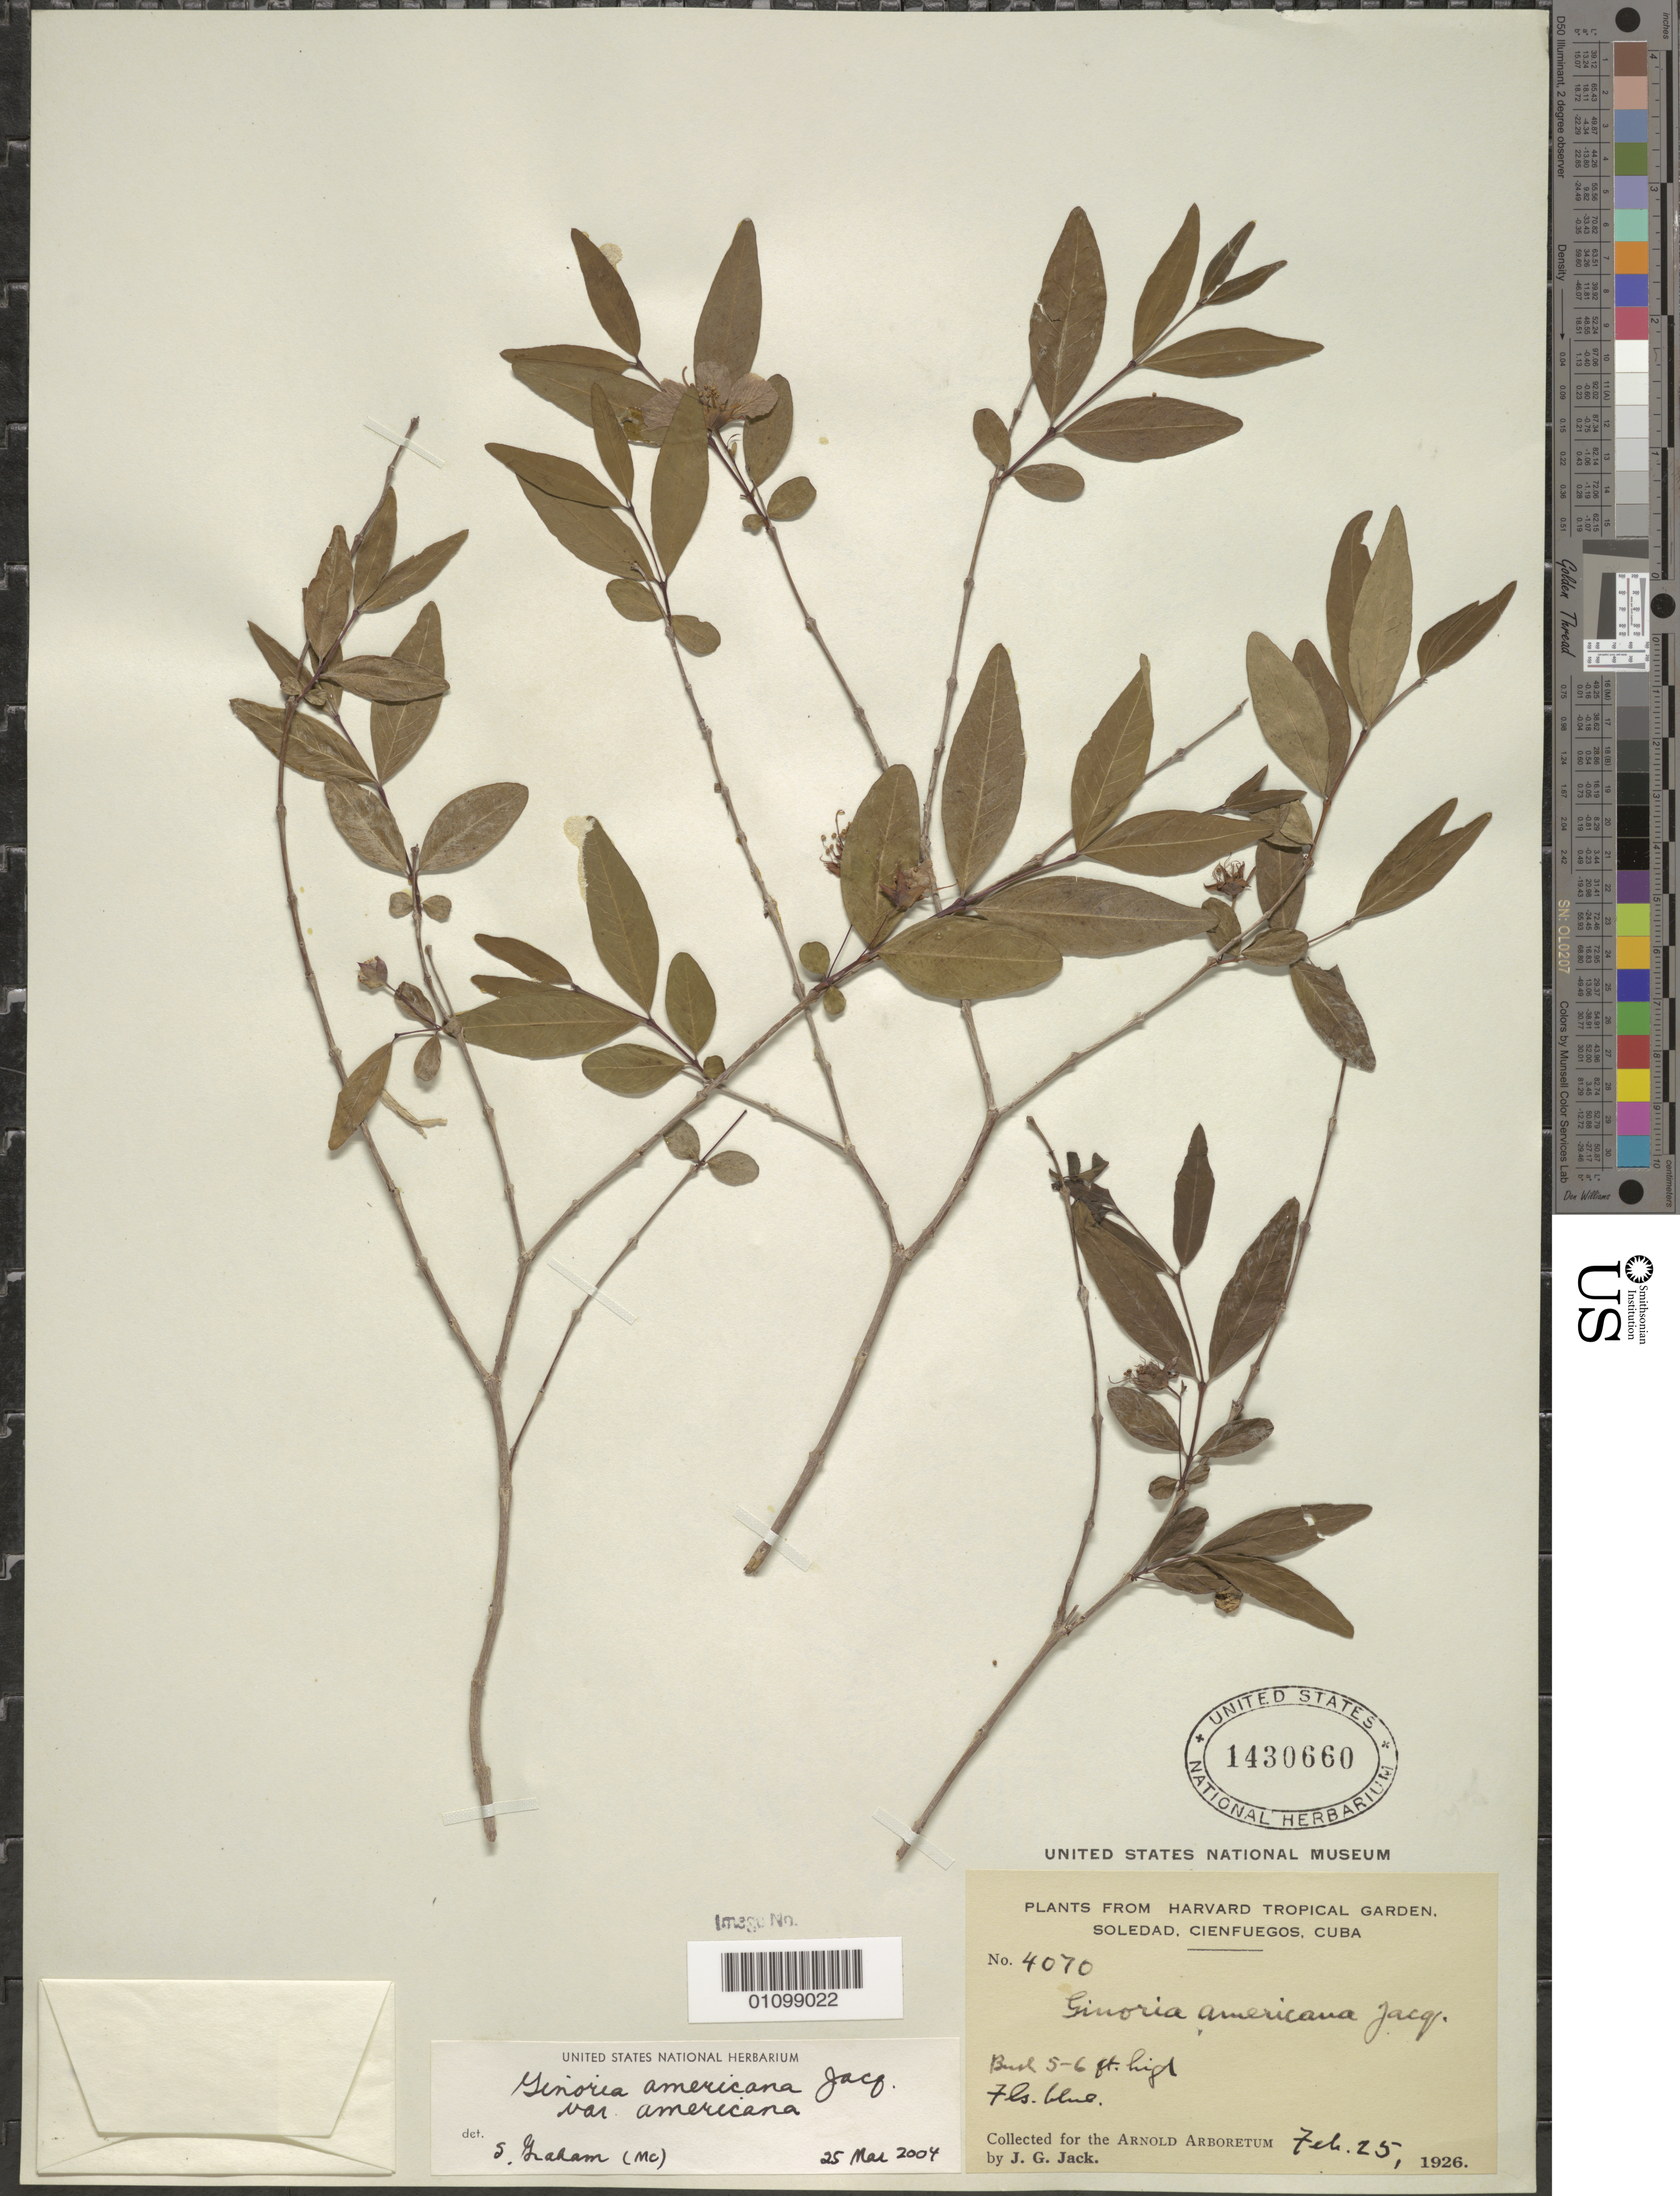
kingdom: Plantae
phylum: Tracheophyta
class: Magnoliopsida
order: Myrtales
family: Lythraceae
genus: Ginoria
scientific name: Ginoria americana var. americana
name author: Jacq.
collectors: J. G. Jack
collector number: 4070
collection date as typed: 25 Feb 1926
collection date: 1926-02-25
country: Cuba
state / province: Cienfuegos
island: Cuba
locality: Soledad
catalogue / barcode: US 1430660